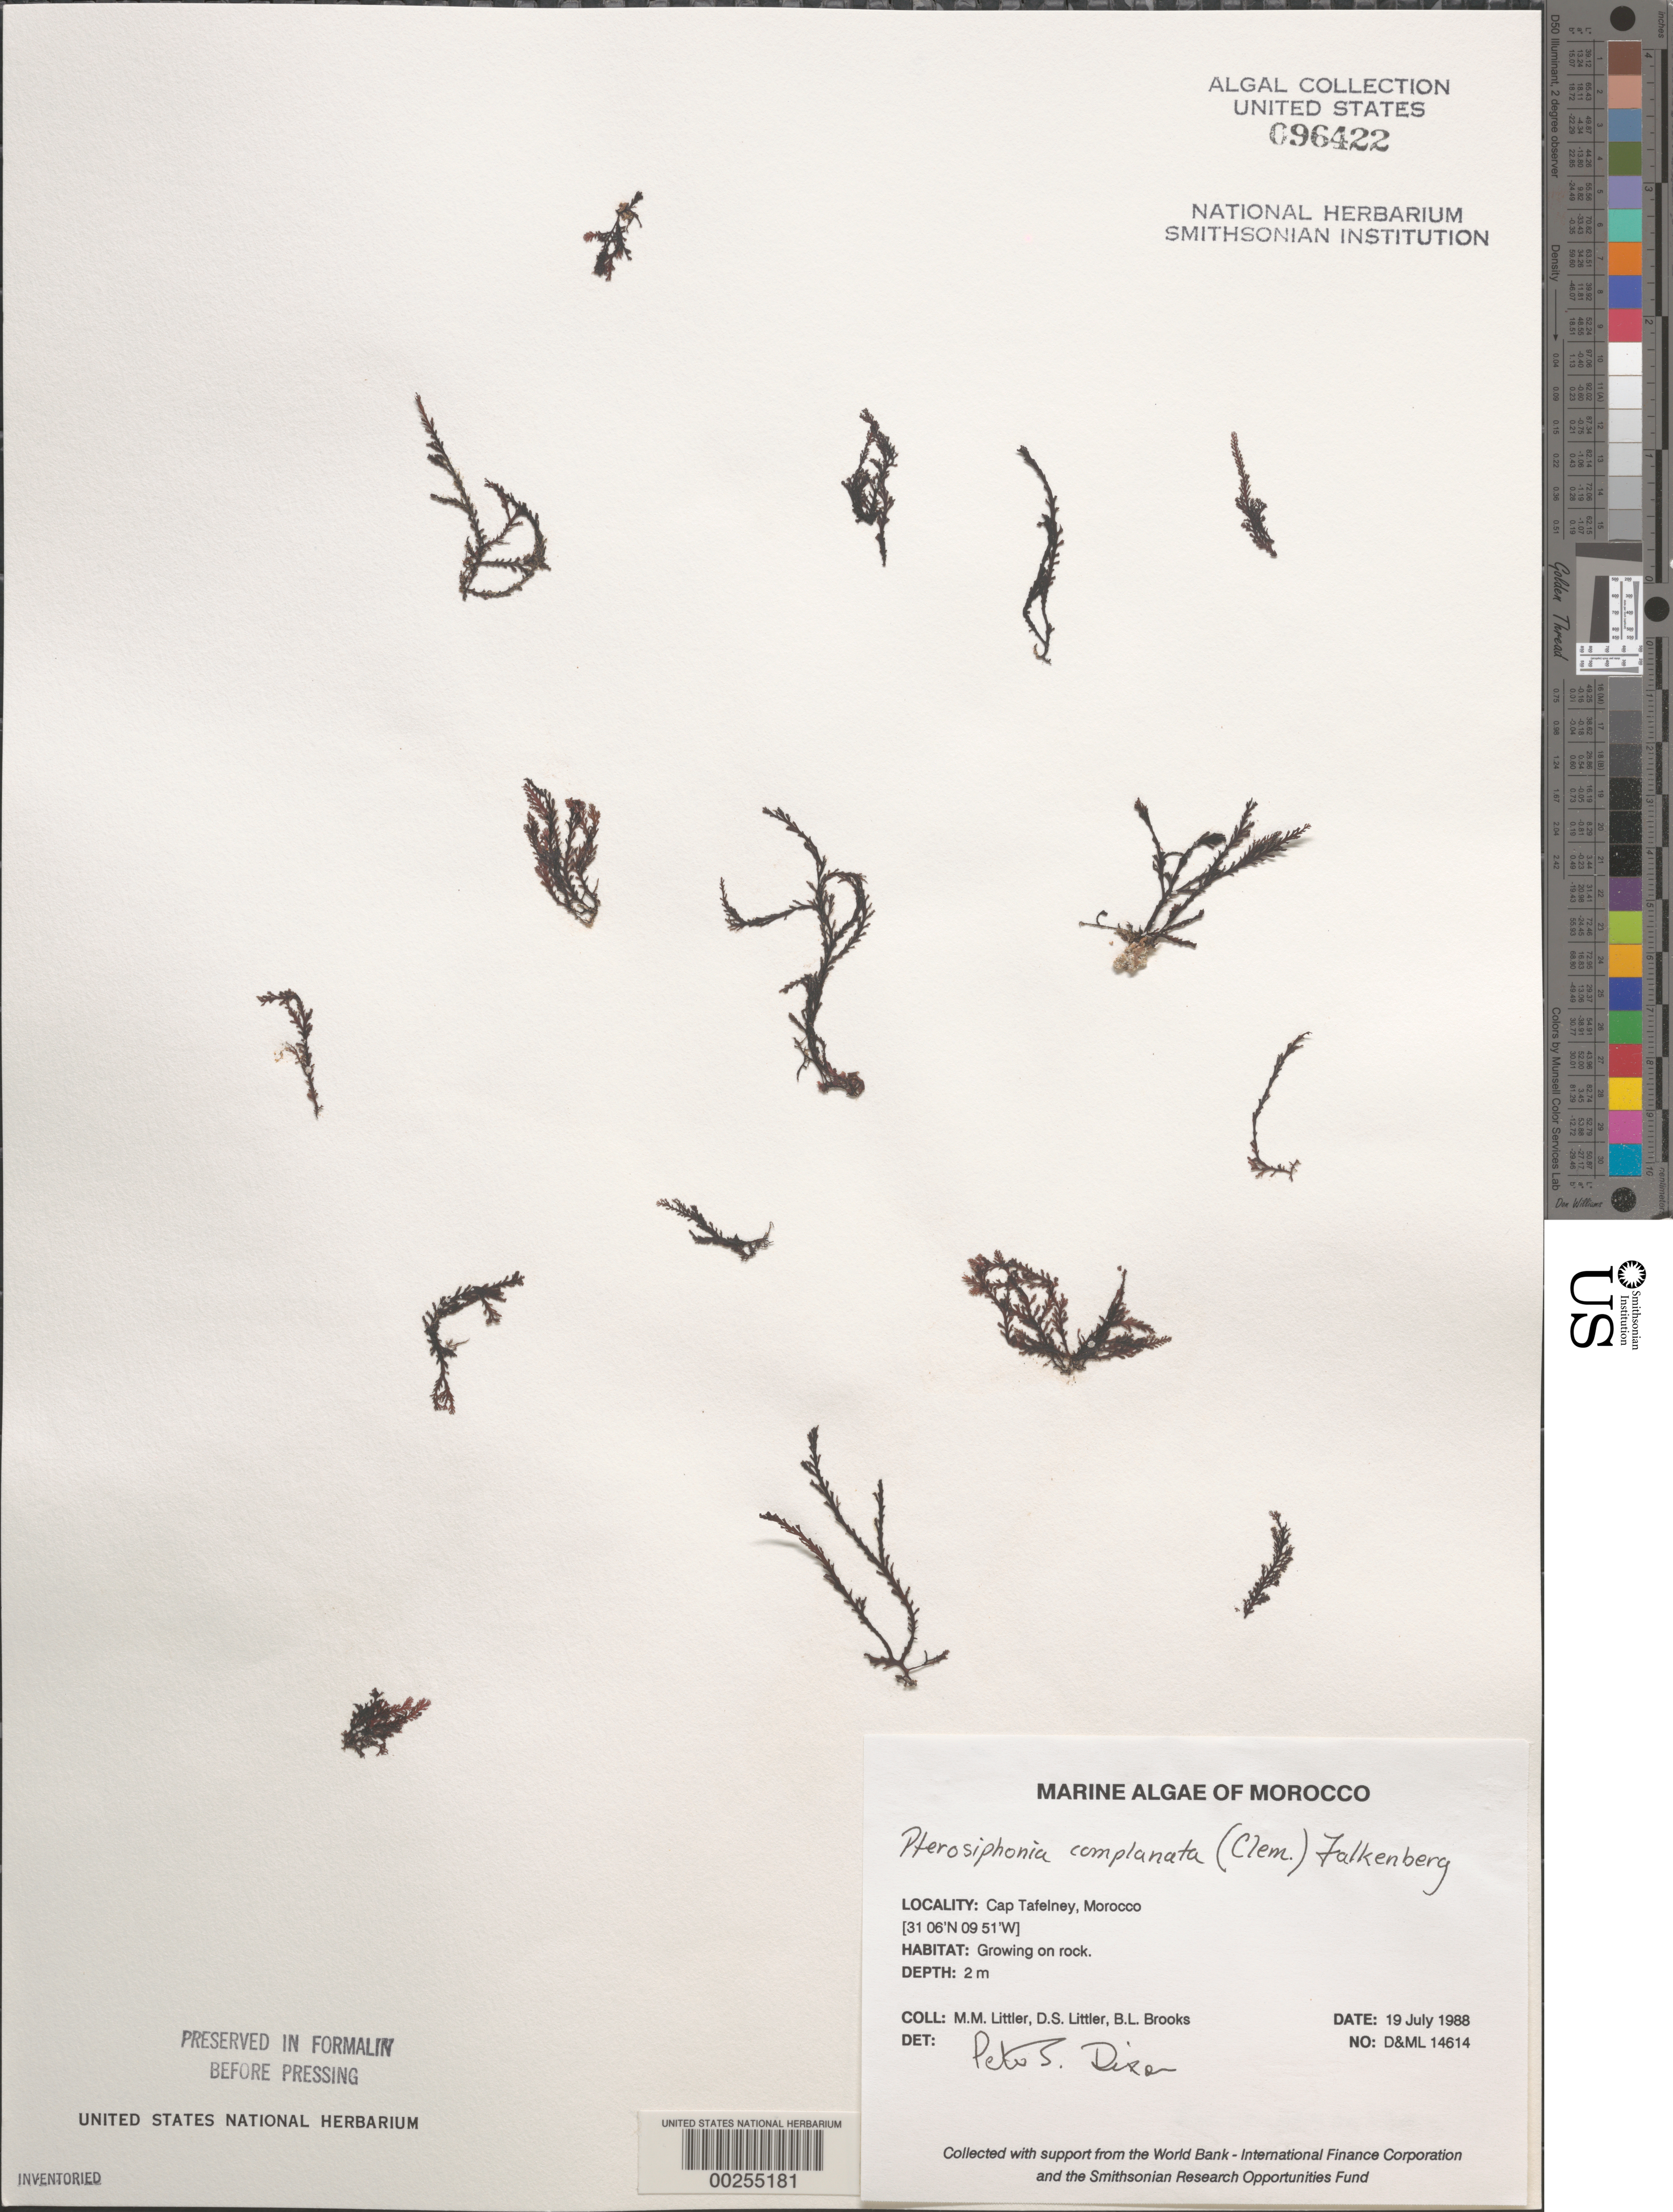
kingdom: Plantae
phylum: Rhodophyta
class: Florideophyceae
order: Ceramiales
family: Rhodomelaceae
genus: Pterosiphonia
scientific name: Pterosiphonia complanata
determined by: Dixon, P. S.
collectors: M. M. Littler, D. S. Littler & B. Brooks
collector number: D&ML 14614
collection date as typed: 19 Jul 1988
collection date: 1988-07-19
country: Morocco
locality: Cap Tafelney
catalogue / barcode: US 96422